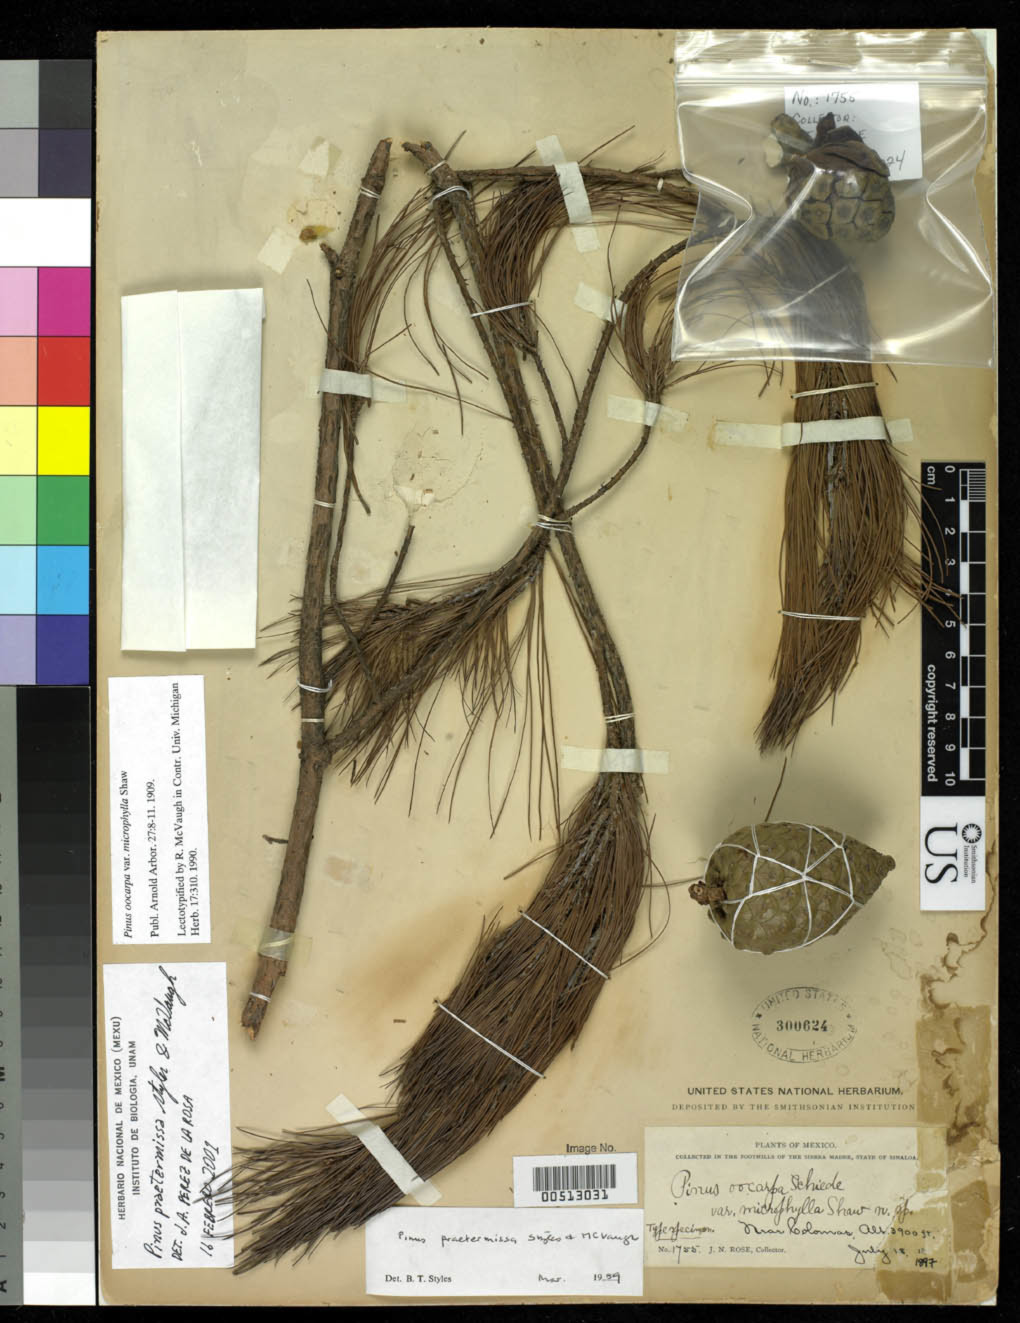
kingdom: Plantae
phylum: Tracheophyta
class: Pinopsida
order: Pinales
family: Pinaceae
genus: Pinus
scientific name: Pinus oocarpa var. microphylla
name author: Shaw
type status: Lectotype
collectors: J. N. Rose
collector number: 1755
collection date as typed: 18 Jul 1897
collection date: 1897-07-18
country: Mexico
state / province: Sinaloa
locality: Foothills of Sierra Madre.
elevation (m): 1189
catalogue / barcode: US 300624